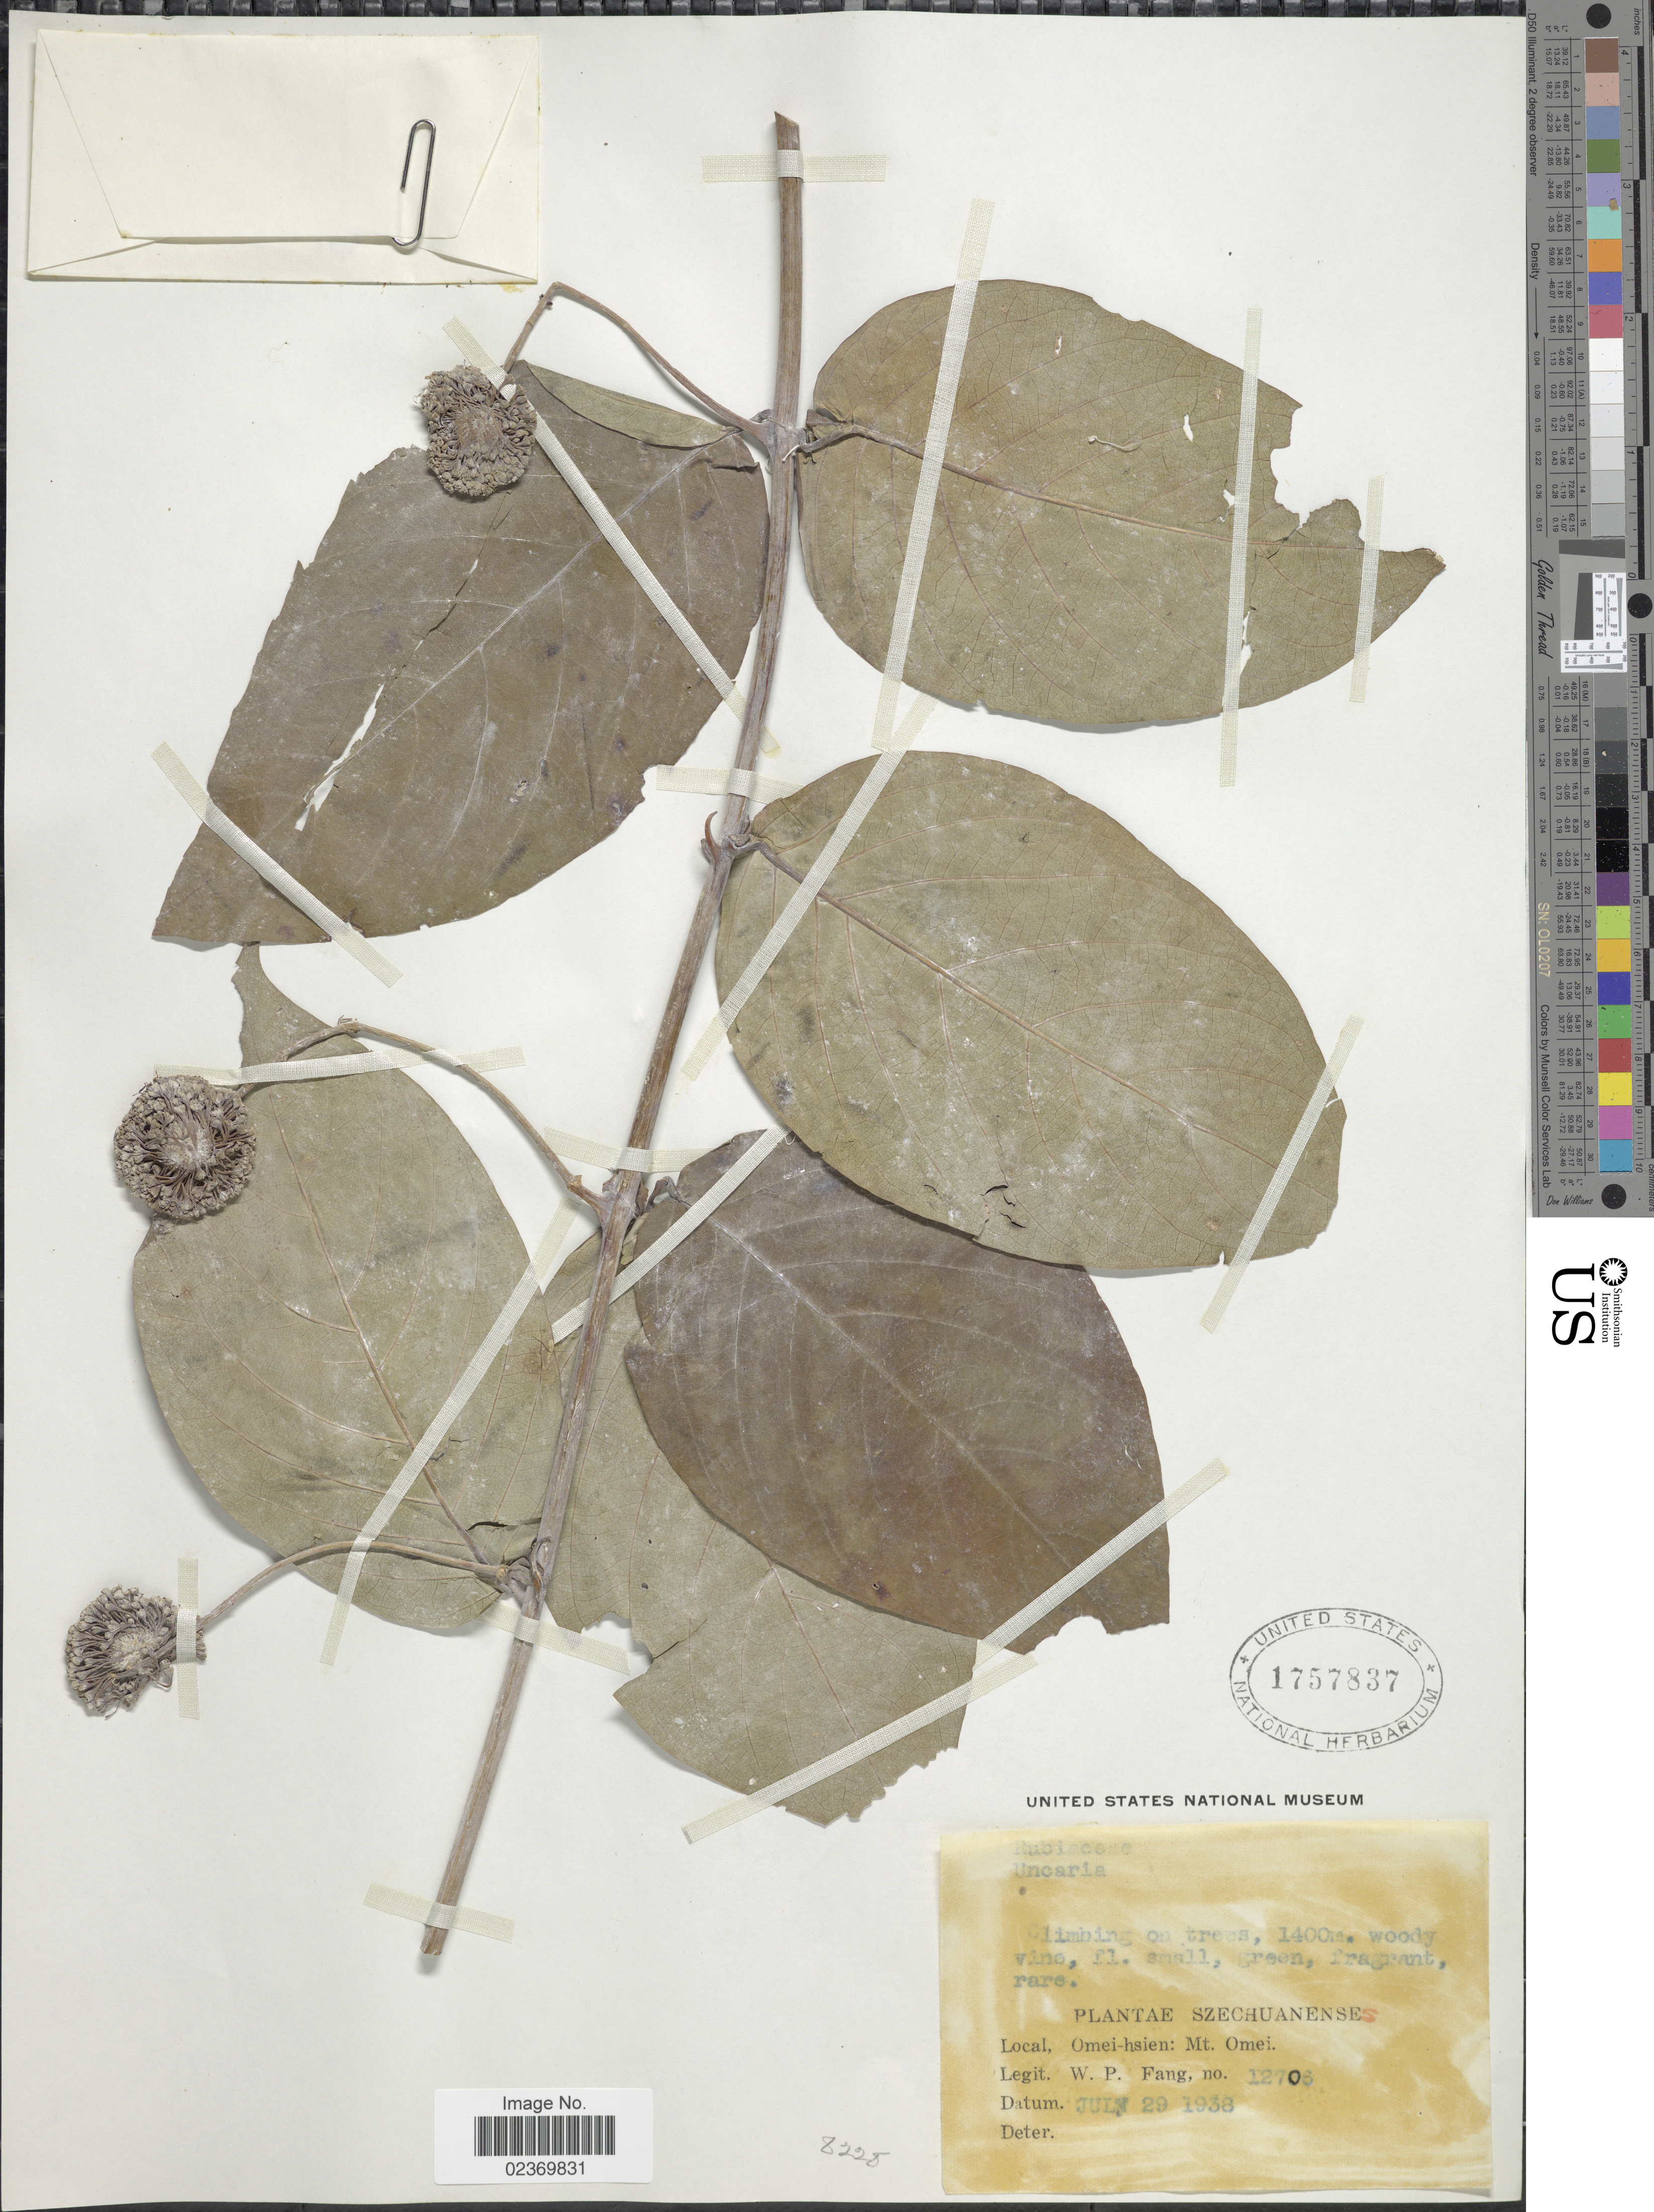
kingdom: Plantae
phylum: Tracheophyta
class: Magnoliopsida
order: Gentianales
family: Rubiaceae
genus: Uncaria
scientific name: Uncaria sp.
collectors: W. P. Fang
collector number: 12706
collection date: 1938-07-29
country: China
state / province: Sichuan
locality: Szechuanenses, Omei- hsien: Mt. Omei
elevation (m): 1400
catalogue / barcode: US 1757837